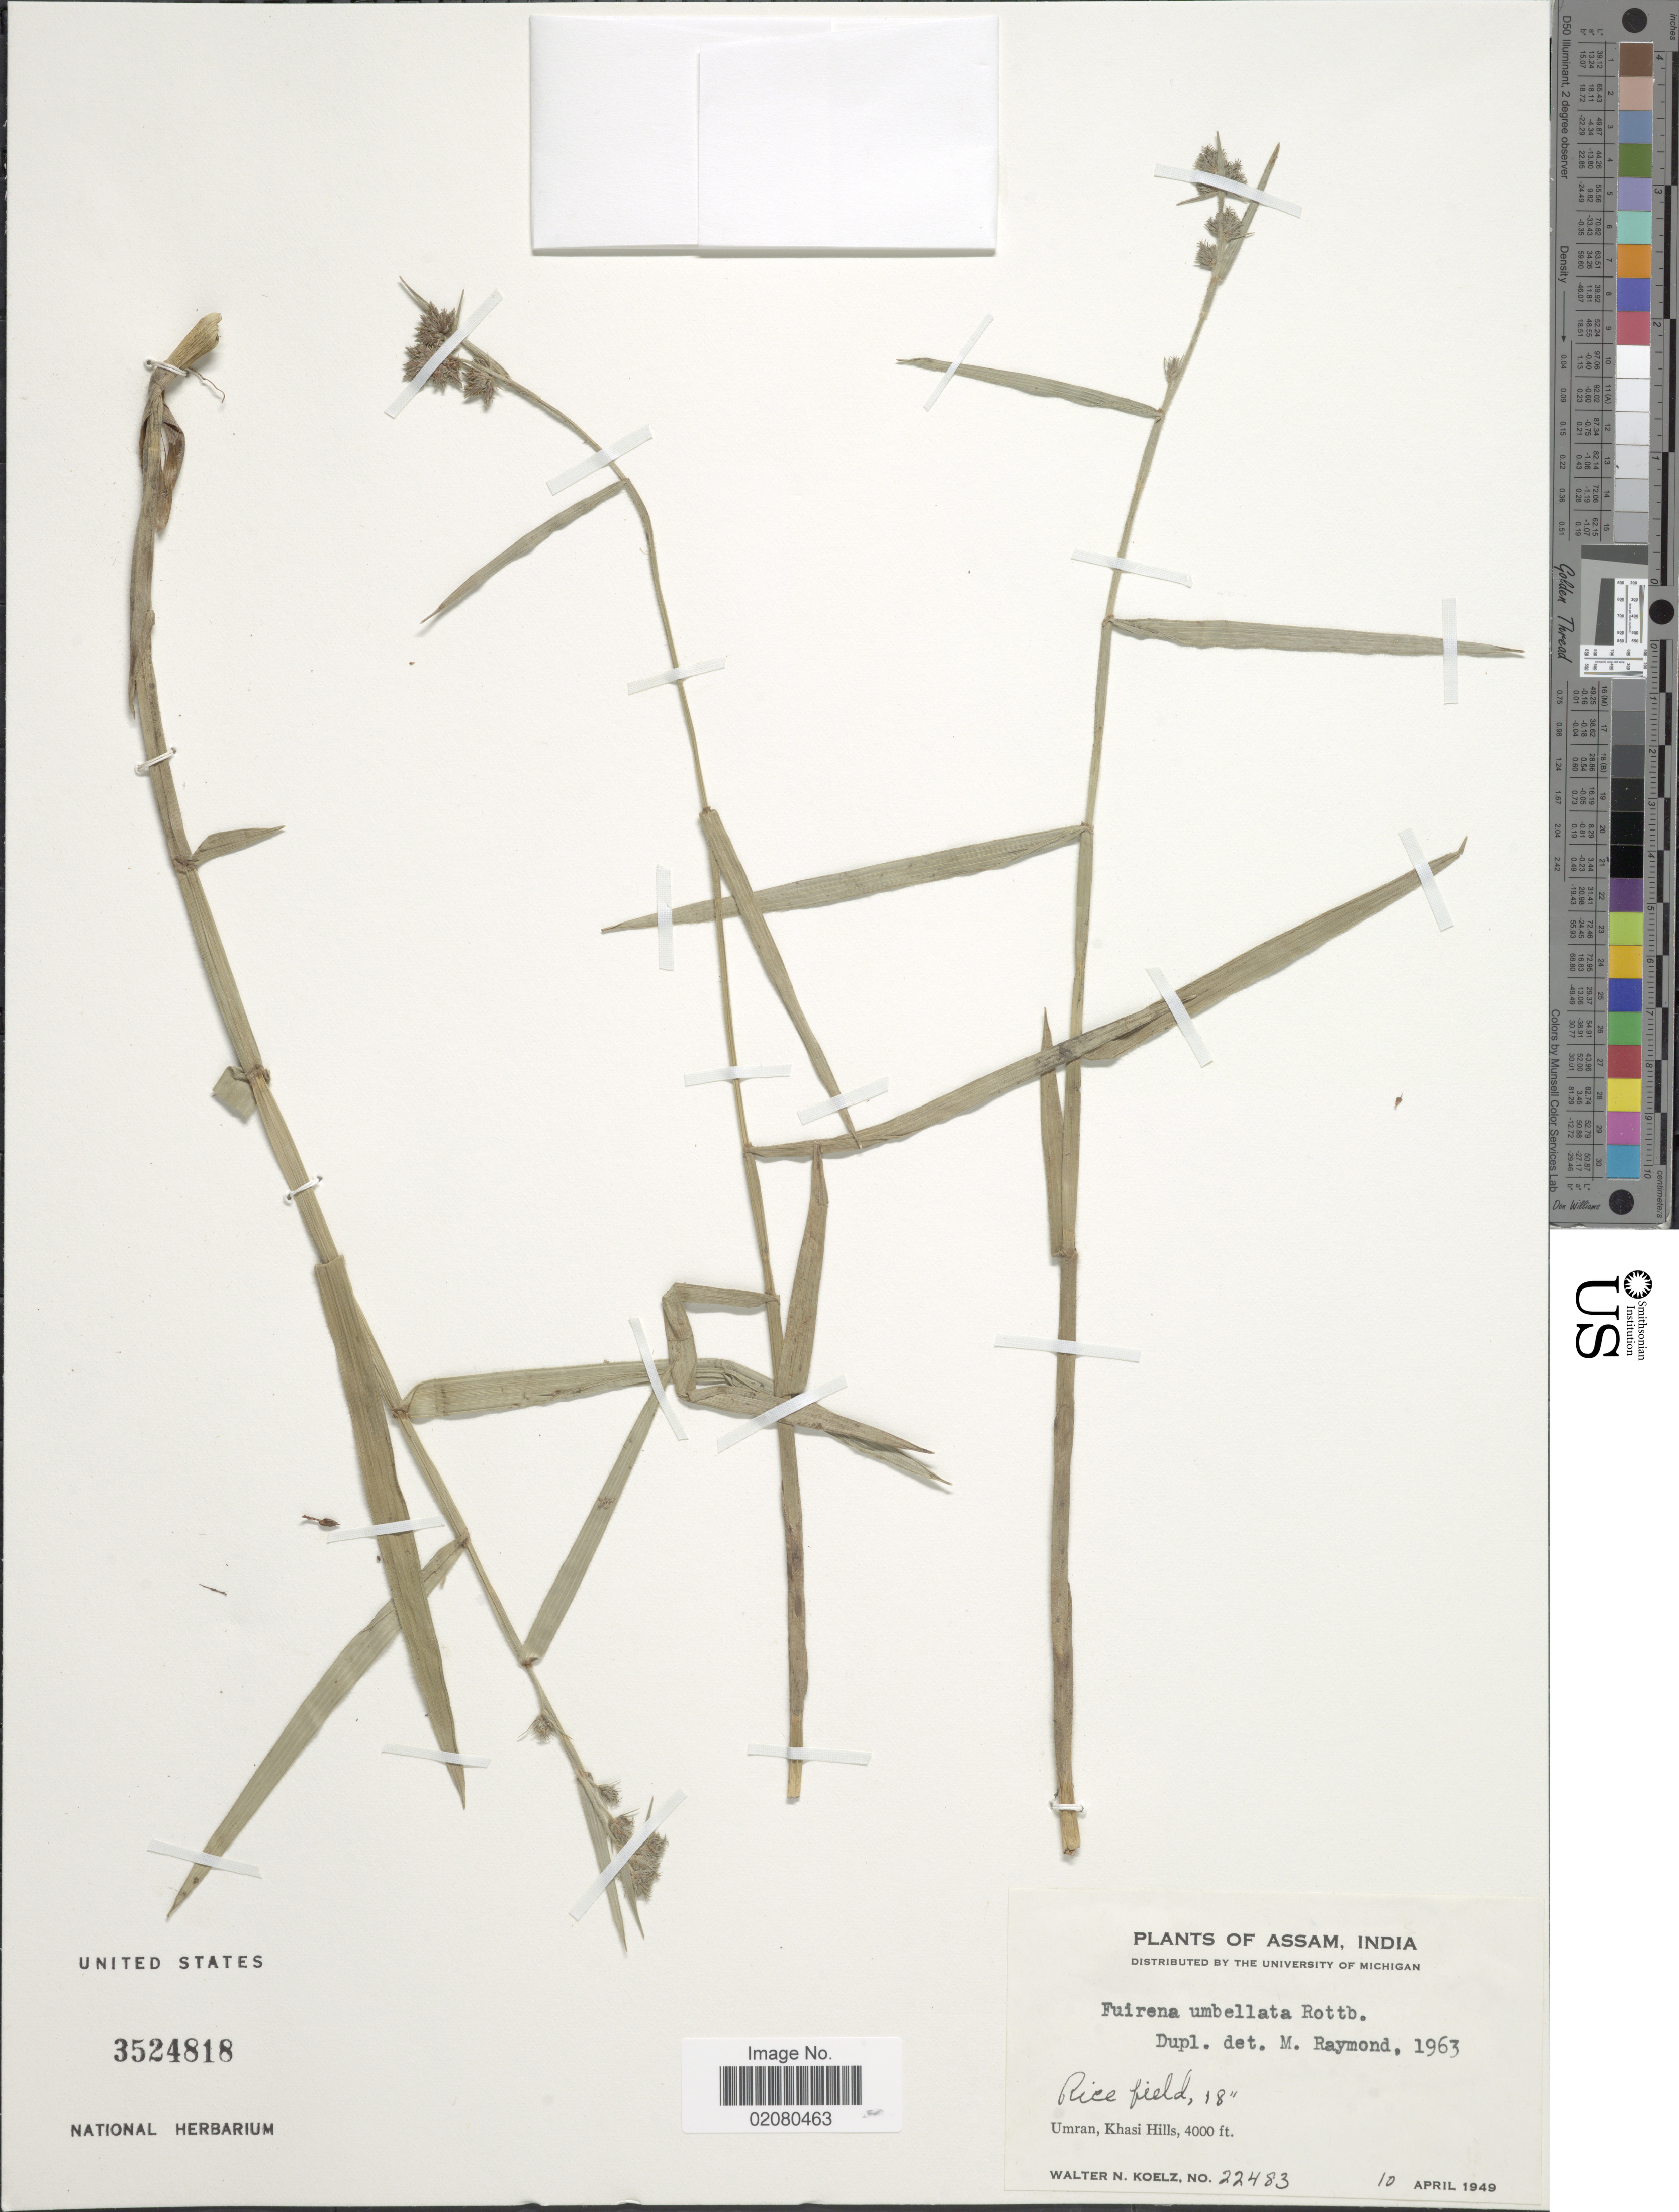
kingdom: Plantae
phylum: Tracheophyta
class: Liliopsida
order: Poales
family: Cyperaceae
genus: Fuirena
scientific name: Fuirena umbellata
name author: Rottb.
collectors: W. N. Koelz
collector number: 22483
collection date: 1949-04-10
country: India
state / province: Meghalaya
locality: Rice field, Umran, Khasi Hills.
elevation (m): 1219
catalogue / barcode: US 3524818